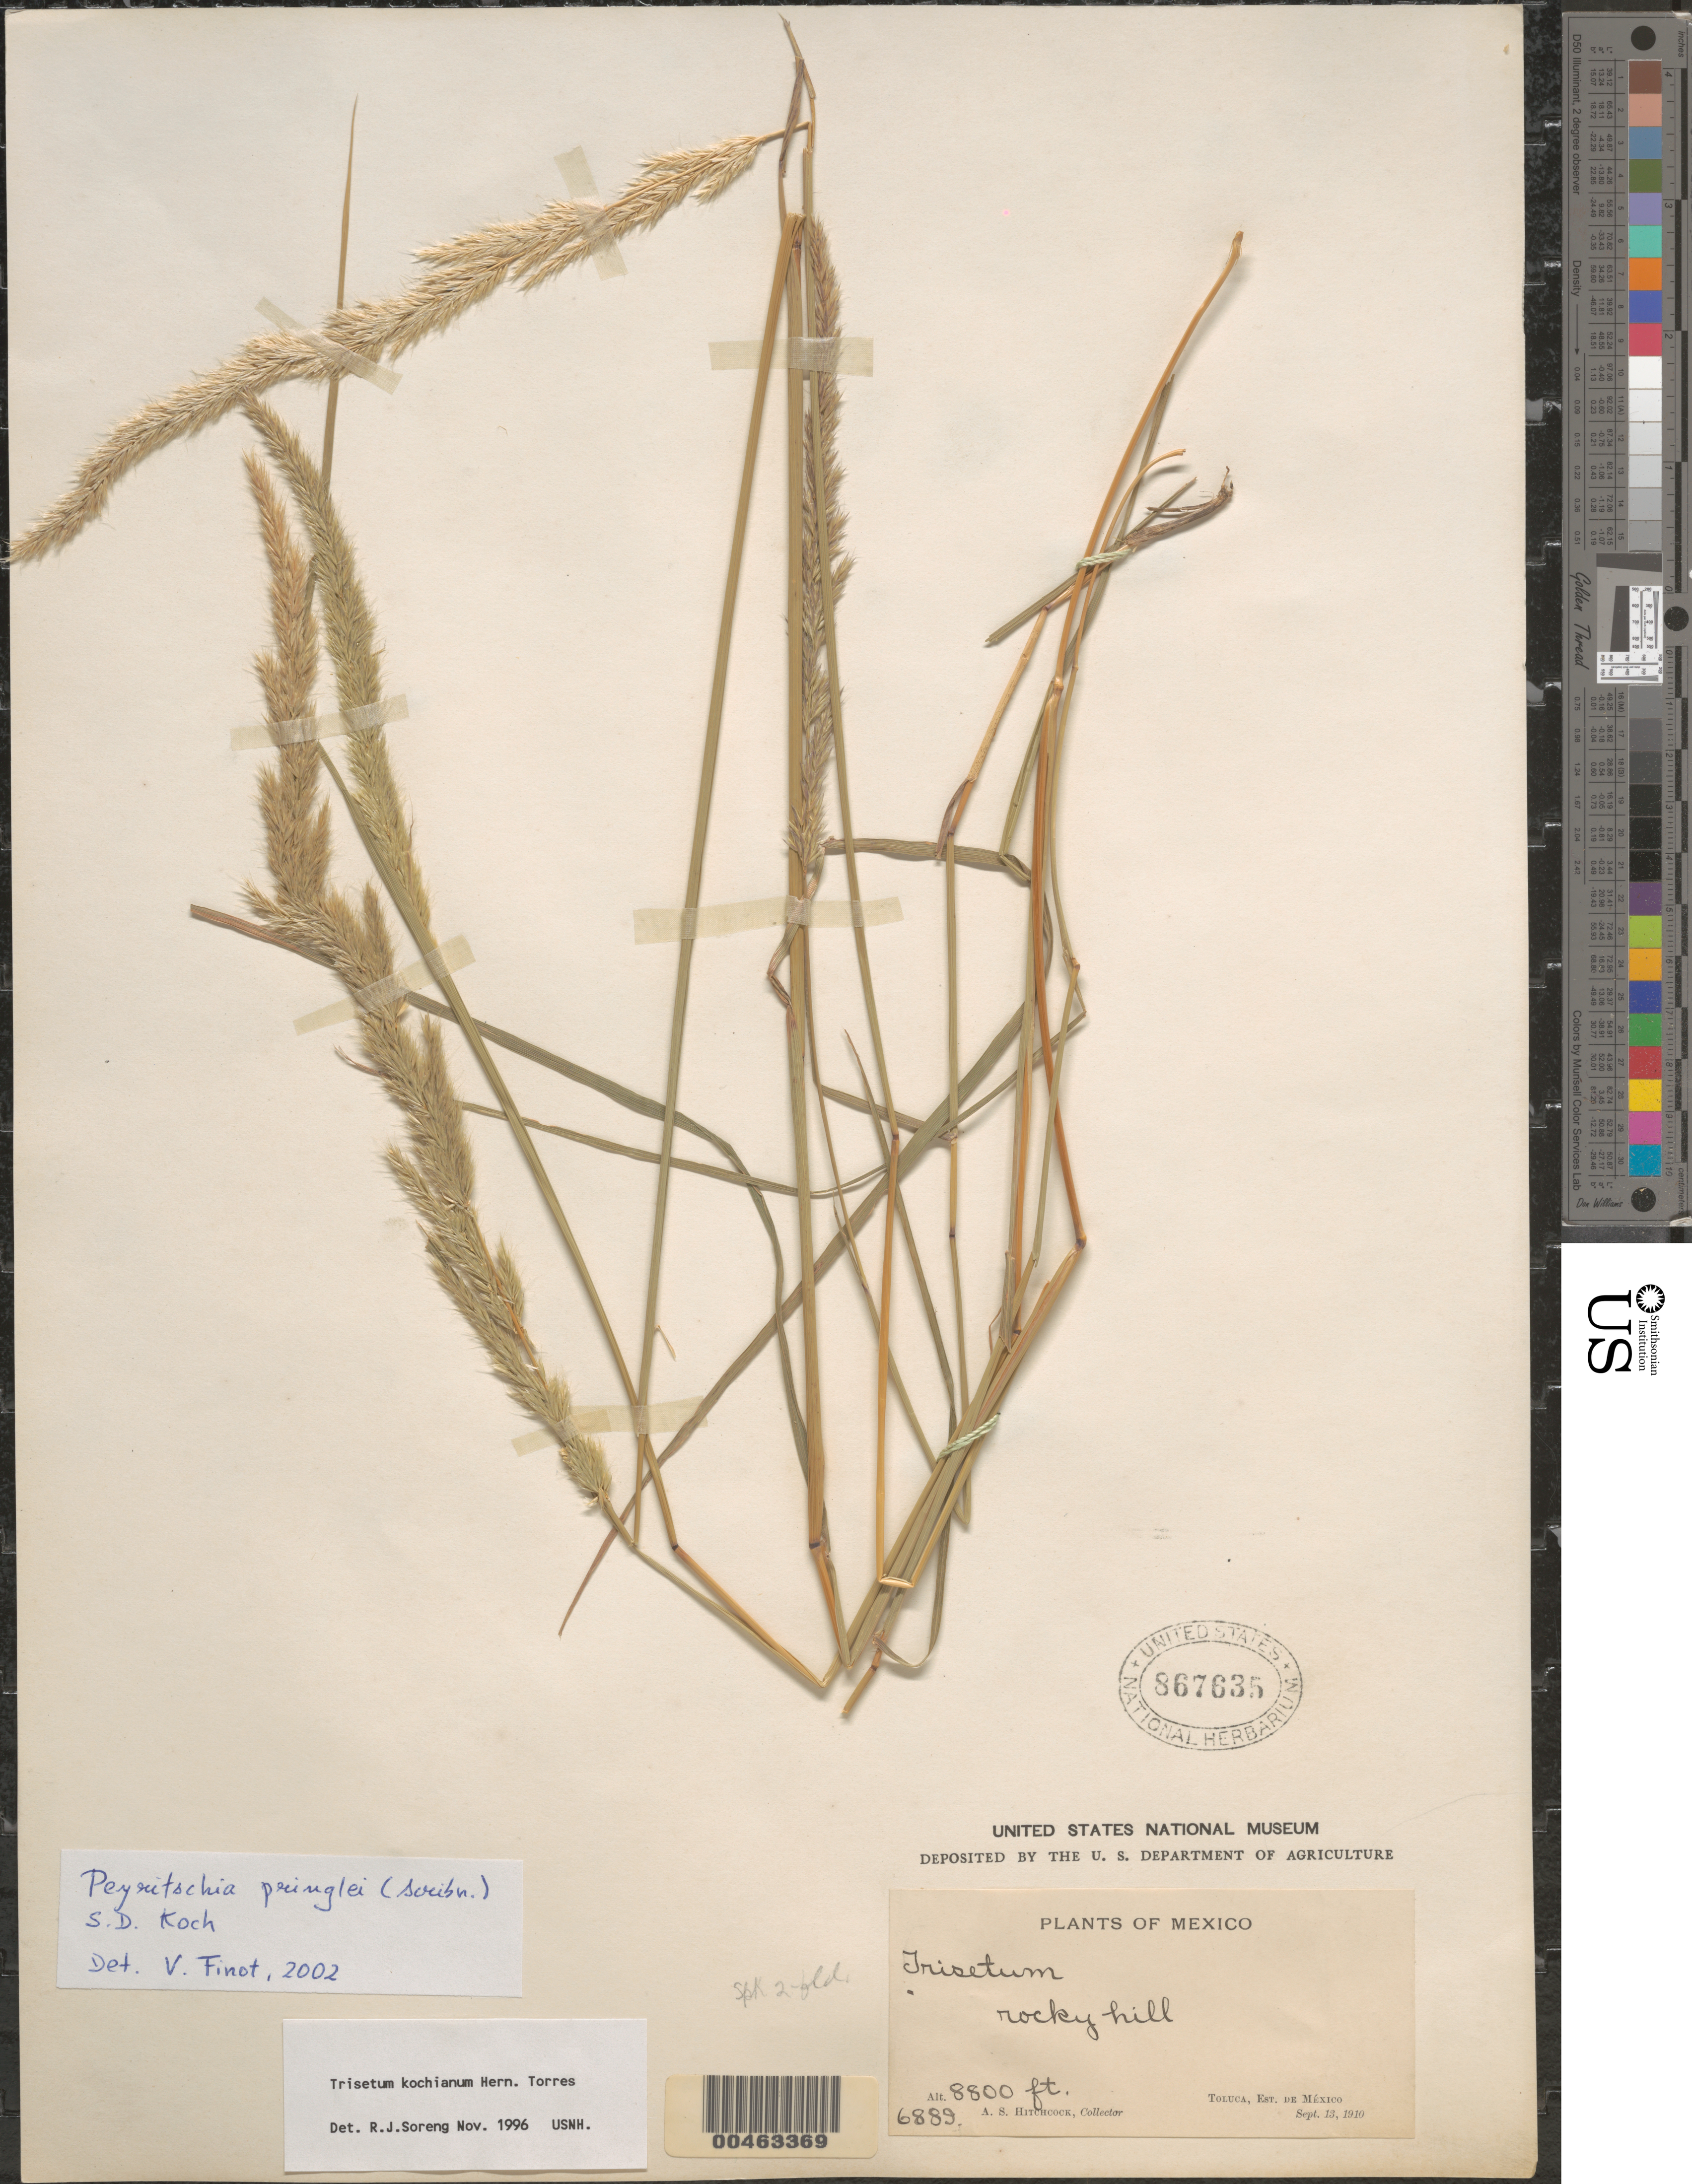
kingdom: Plantae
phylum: Tracheophyta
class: Liliopsida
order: Poales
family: Poaceae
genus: Peyritschia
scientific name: Peyritschia pringlei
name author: (Scribn.) S.D. Koch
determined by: Finot, V. L.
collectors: A. S. Hitchcock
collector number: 6889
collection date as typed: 13 Sep 1910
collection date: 1910-09-13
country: Mexico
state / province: México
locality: Toluca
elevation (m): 2682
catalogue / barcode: US 867635